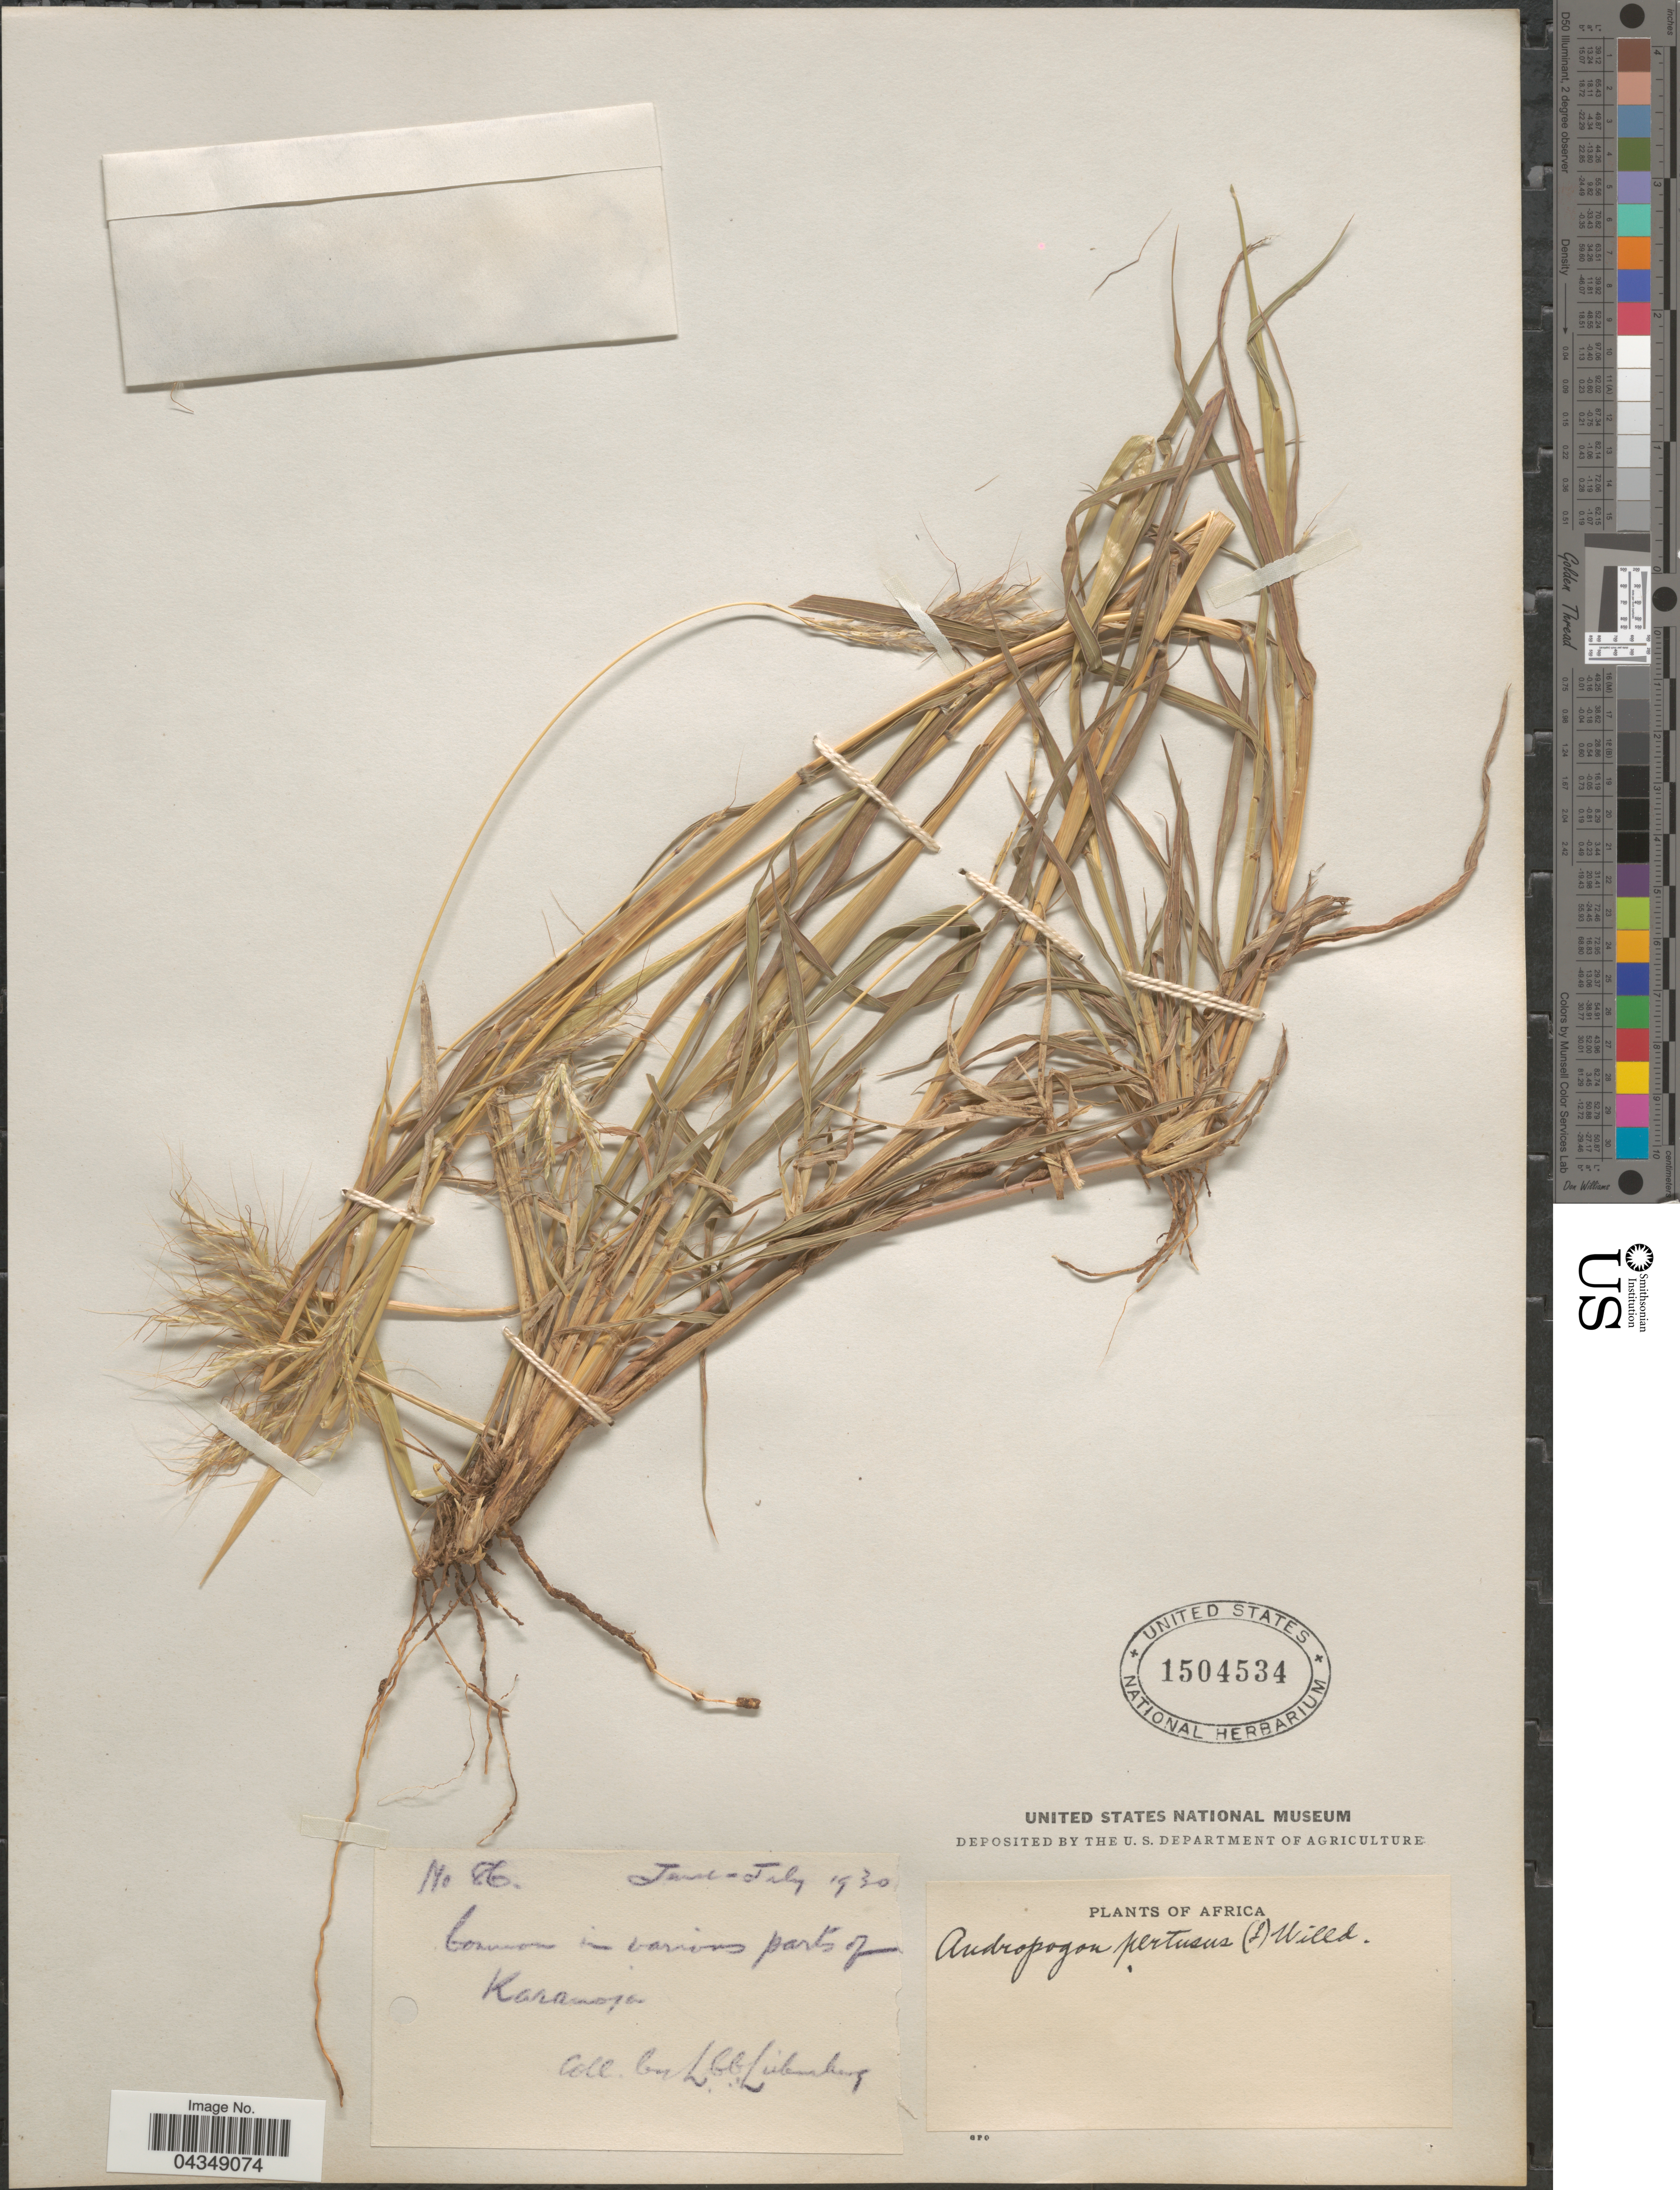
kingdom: Plantae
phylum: Tracheophyta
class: Liliopsida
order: Poales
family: Poaceae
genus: Bothriochloa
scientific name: Bothriochloa insculpta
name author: (Hochst. ex A. Rich.) A. Camus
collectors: L. Leibenburg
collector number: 86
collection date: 1930-06/1930-07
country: Uganda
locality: Africa. Karamoja.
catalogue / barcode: US 1504534